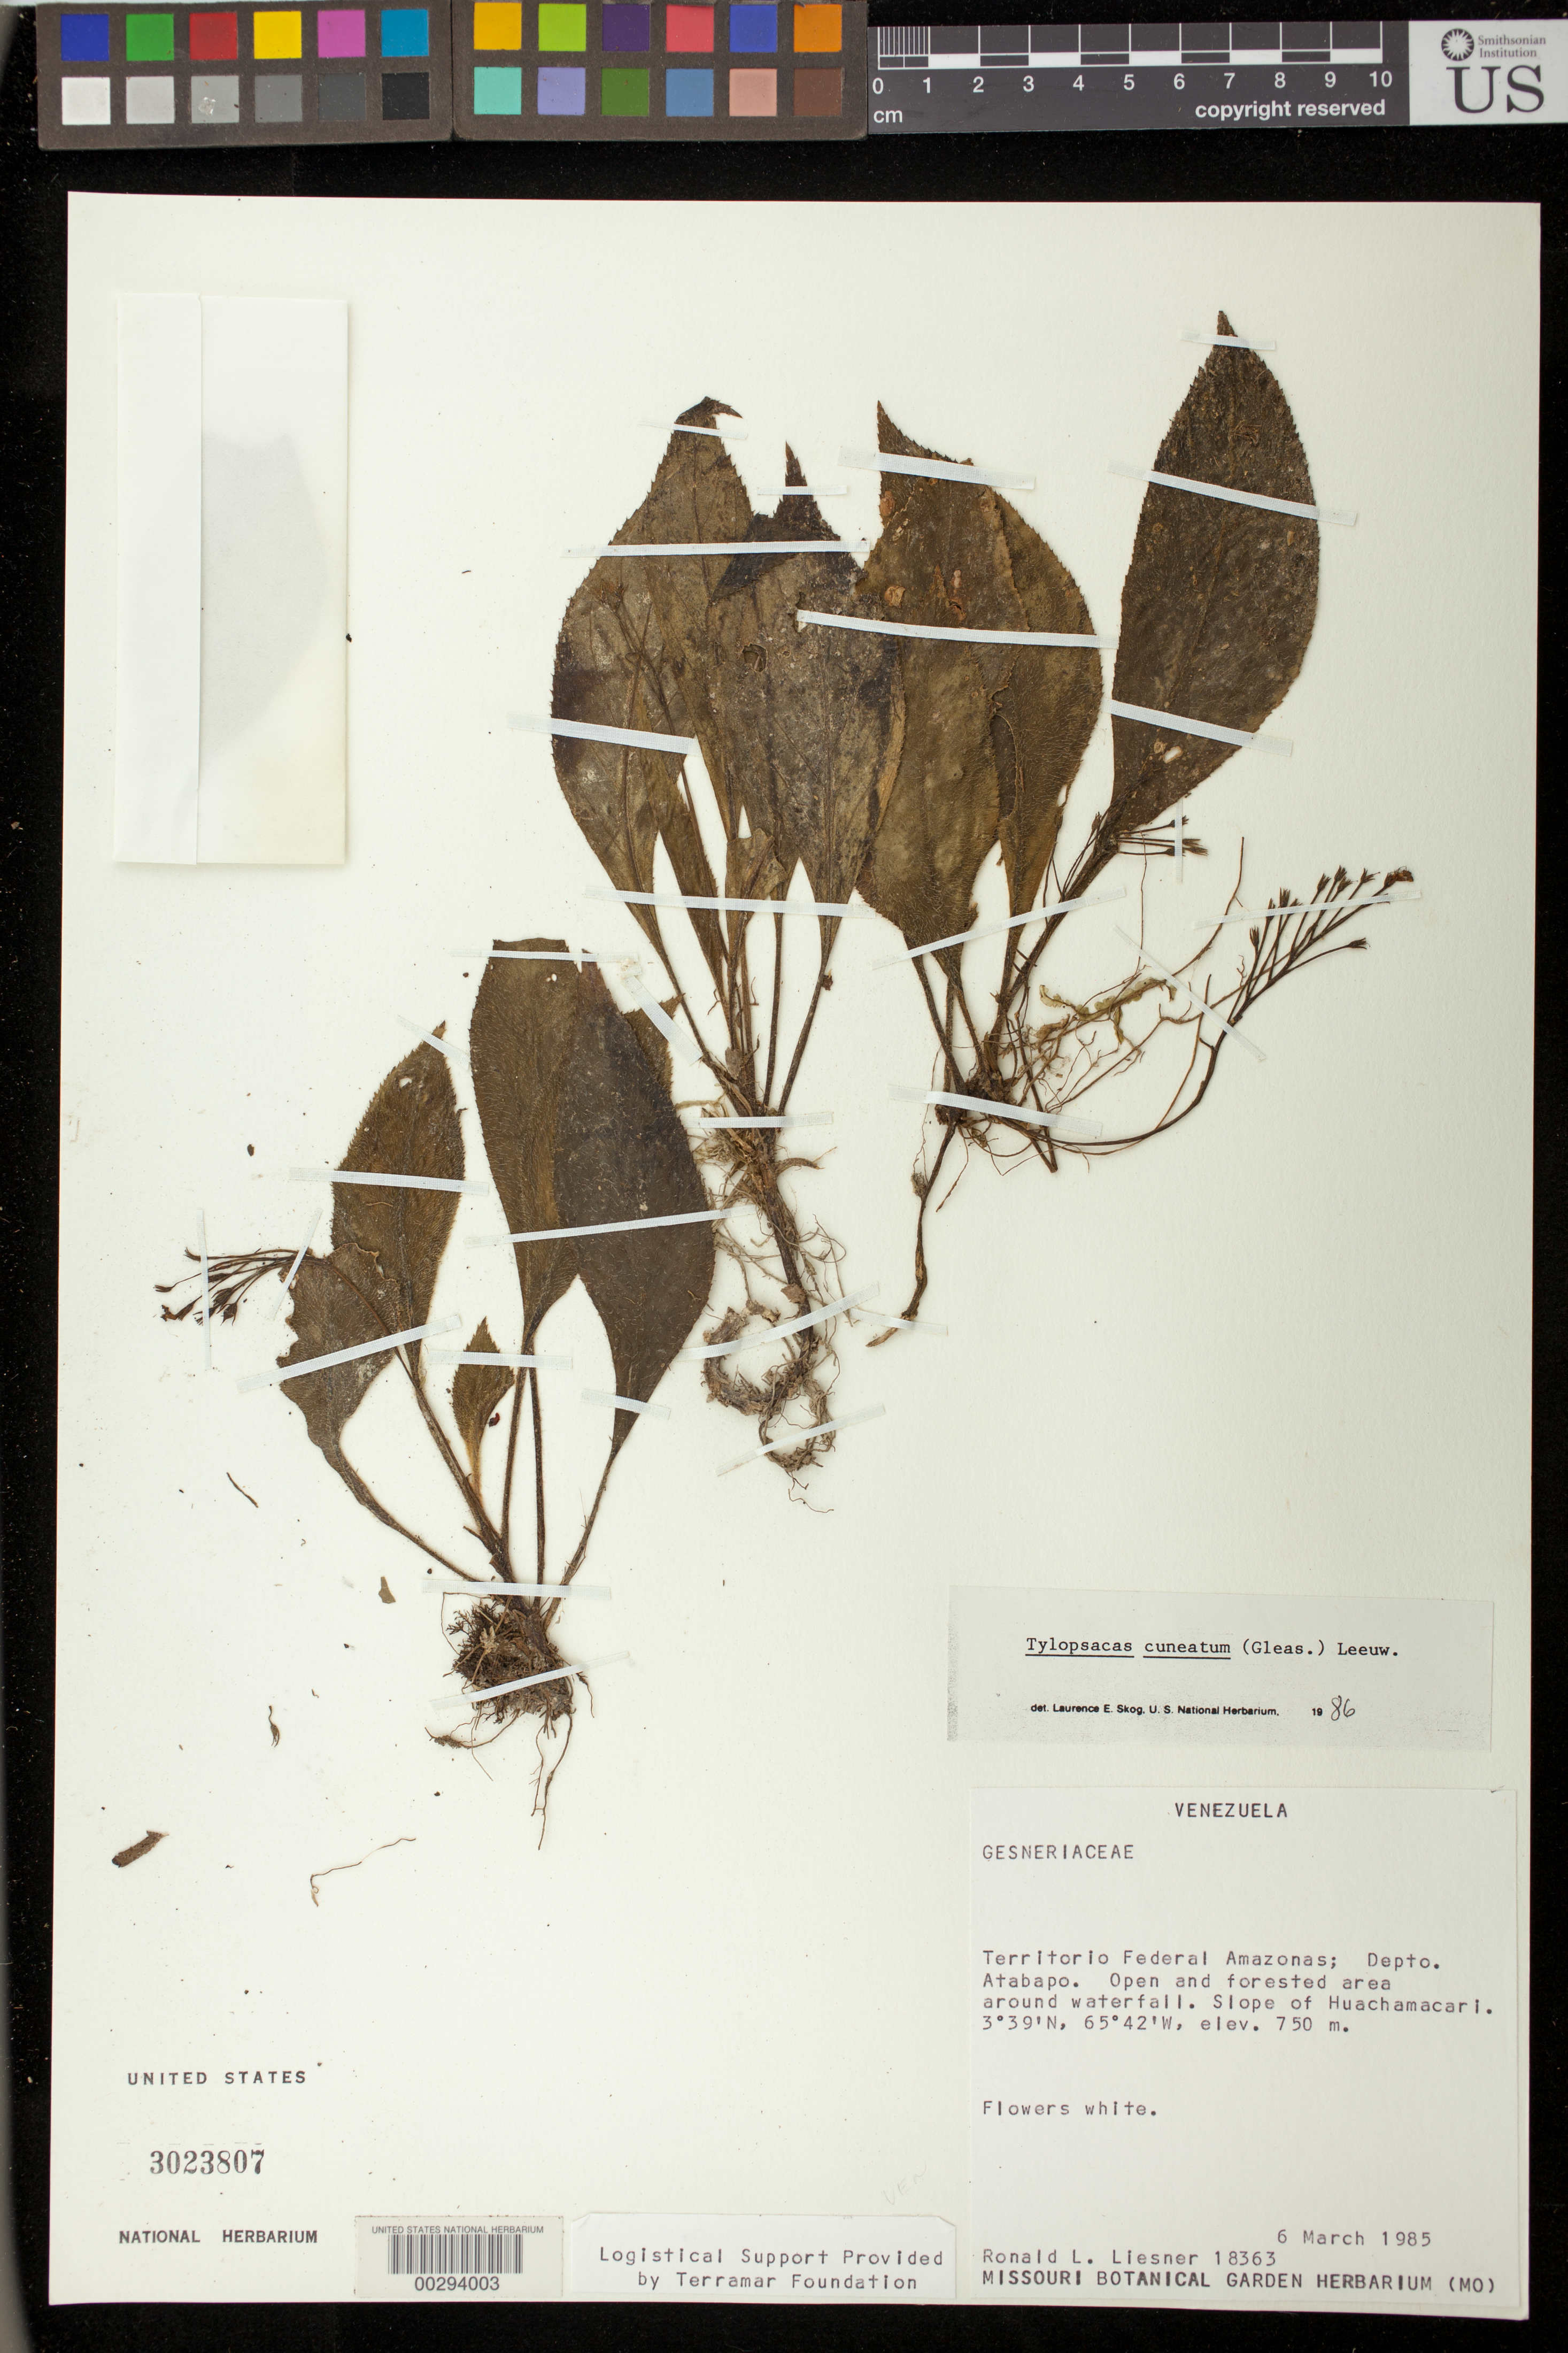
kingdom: Plantae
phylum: Tracheophyta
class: Magnoliopsida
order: Lamiales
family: Gesneriaceae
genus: Tylopsacas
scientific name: Tylopsacas cuneata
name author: (Gleason) Leeuwenb.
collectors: R. L. Liesner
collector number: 18363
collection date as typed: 06 Mar 1985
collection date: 1985-03-06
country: Venezuela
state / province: Amazonas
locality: Atabapo Dept., slope of Huachamacari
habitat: open and forested area around waterfall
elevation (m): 750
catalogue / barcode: US 3023807